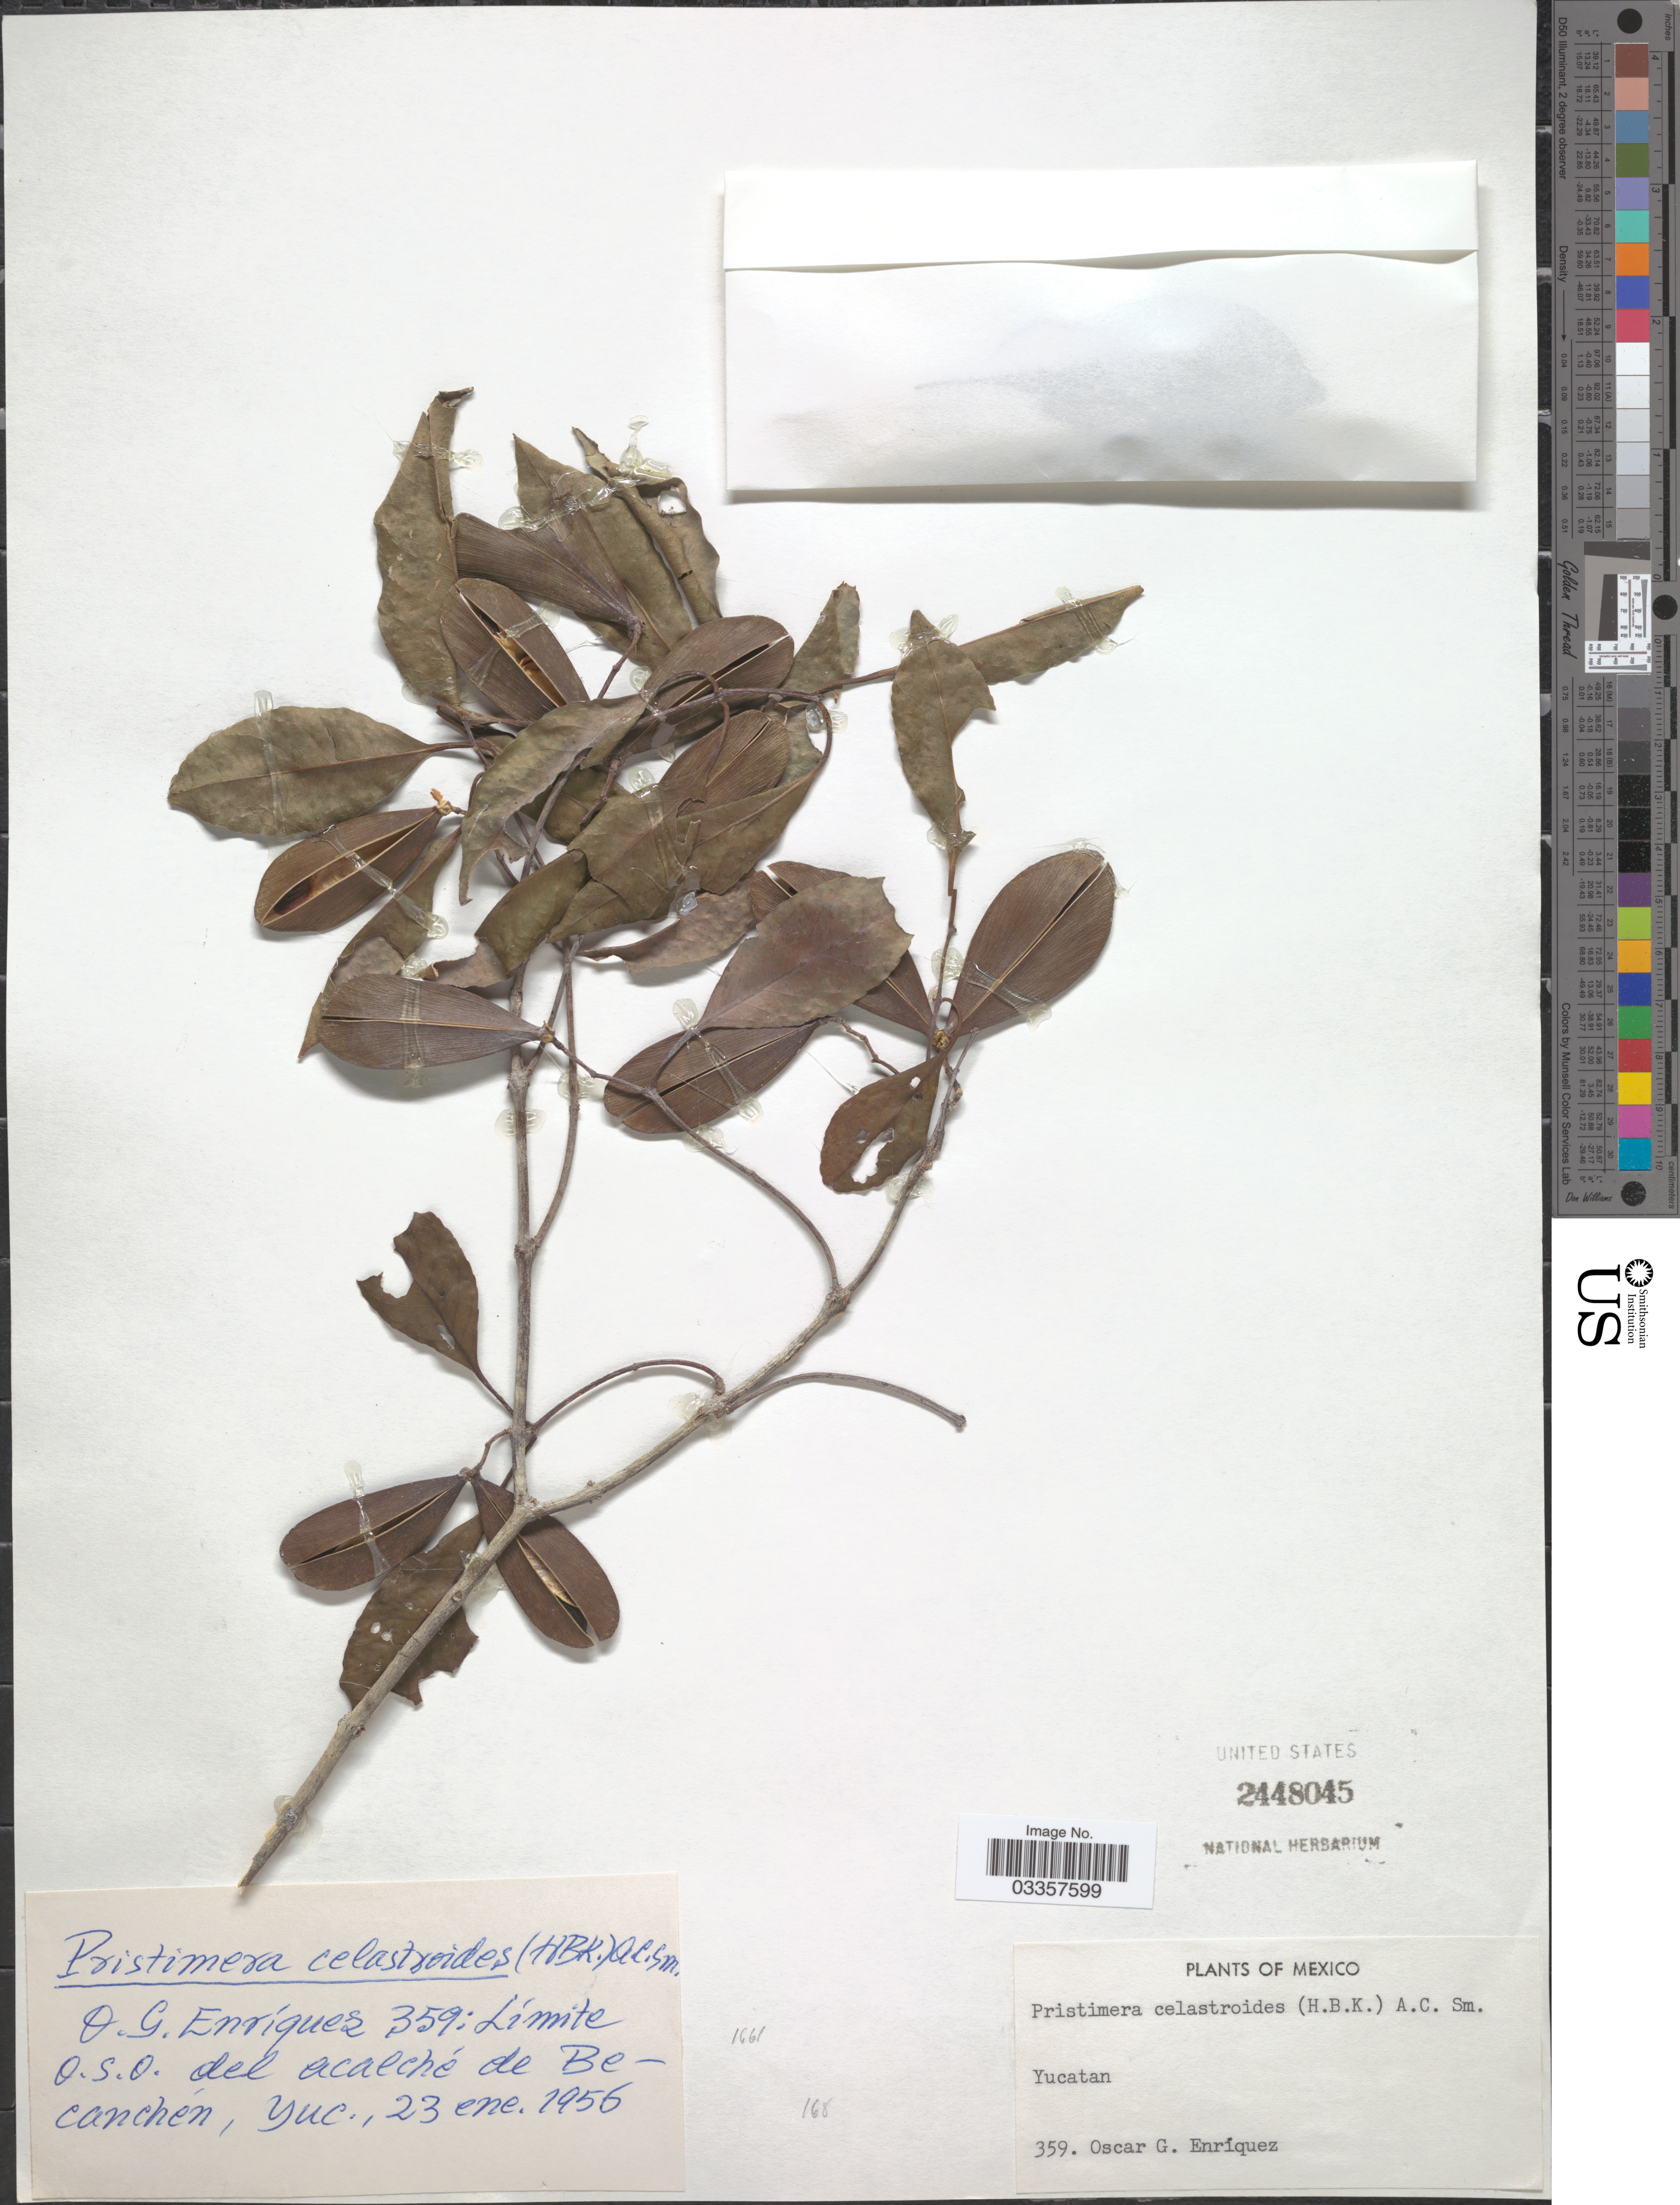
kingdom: Plantae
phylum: Tracheophyta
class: Magnoliopsida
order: Celastrales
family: Celastraceae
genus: Pristimera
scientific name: Pristimera celastroides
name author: (Kunth) A.C. Sm.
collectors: O. Enriquez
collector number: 359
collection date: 1956-01-23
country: Mexico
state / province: Yucatán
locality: Límite O.S.O. del acalché de Becanchén.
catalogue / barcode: US 2448045